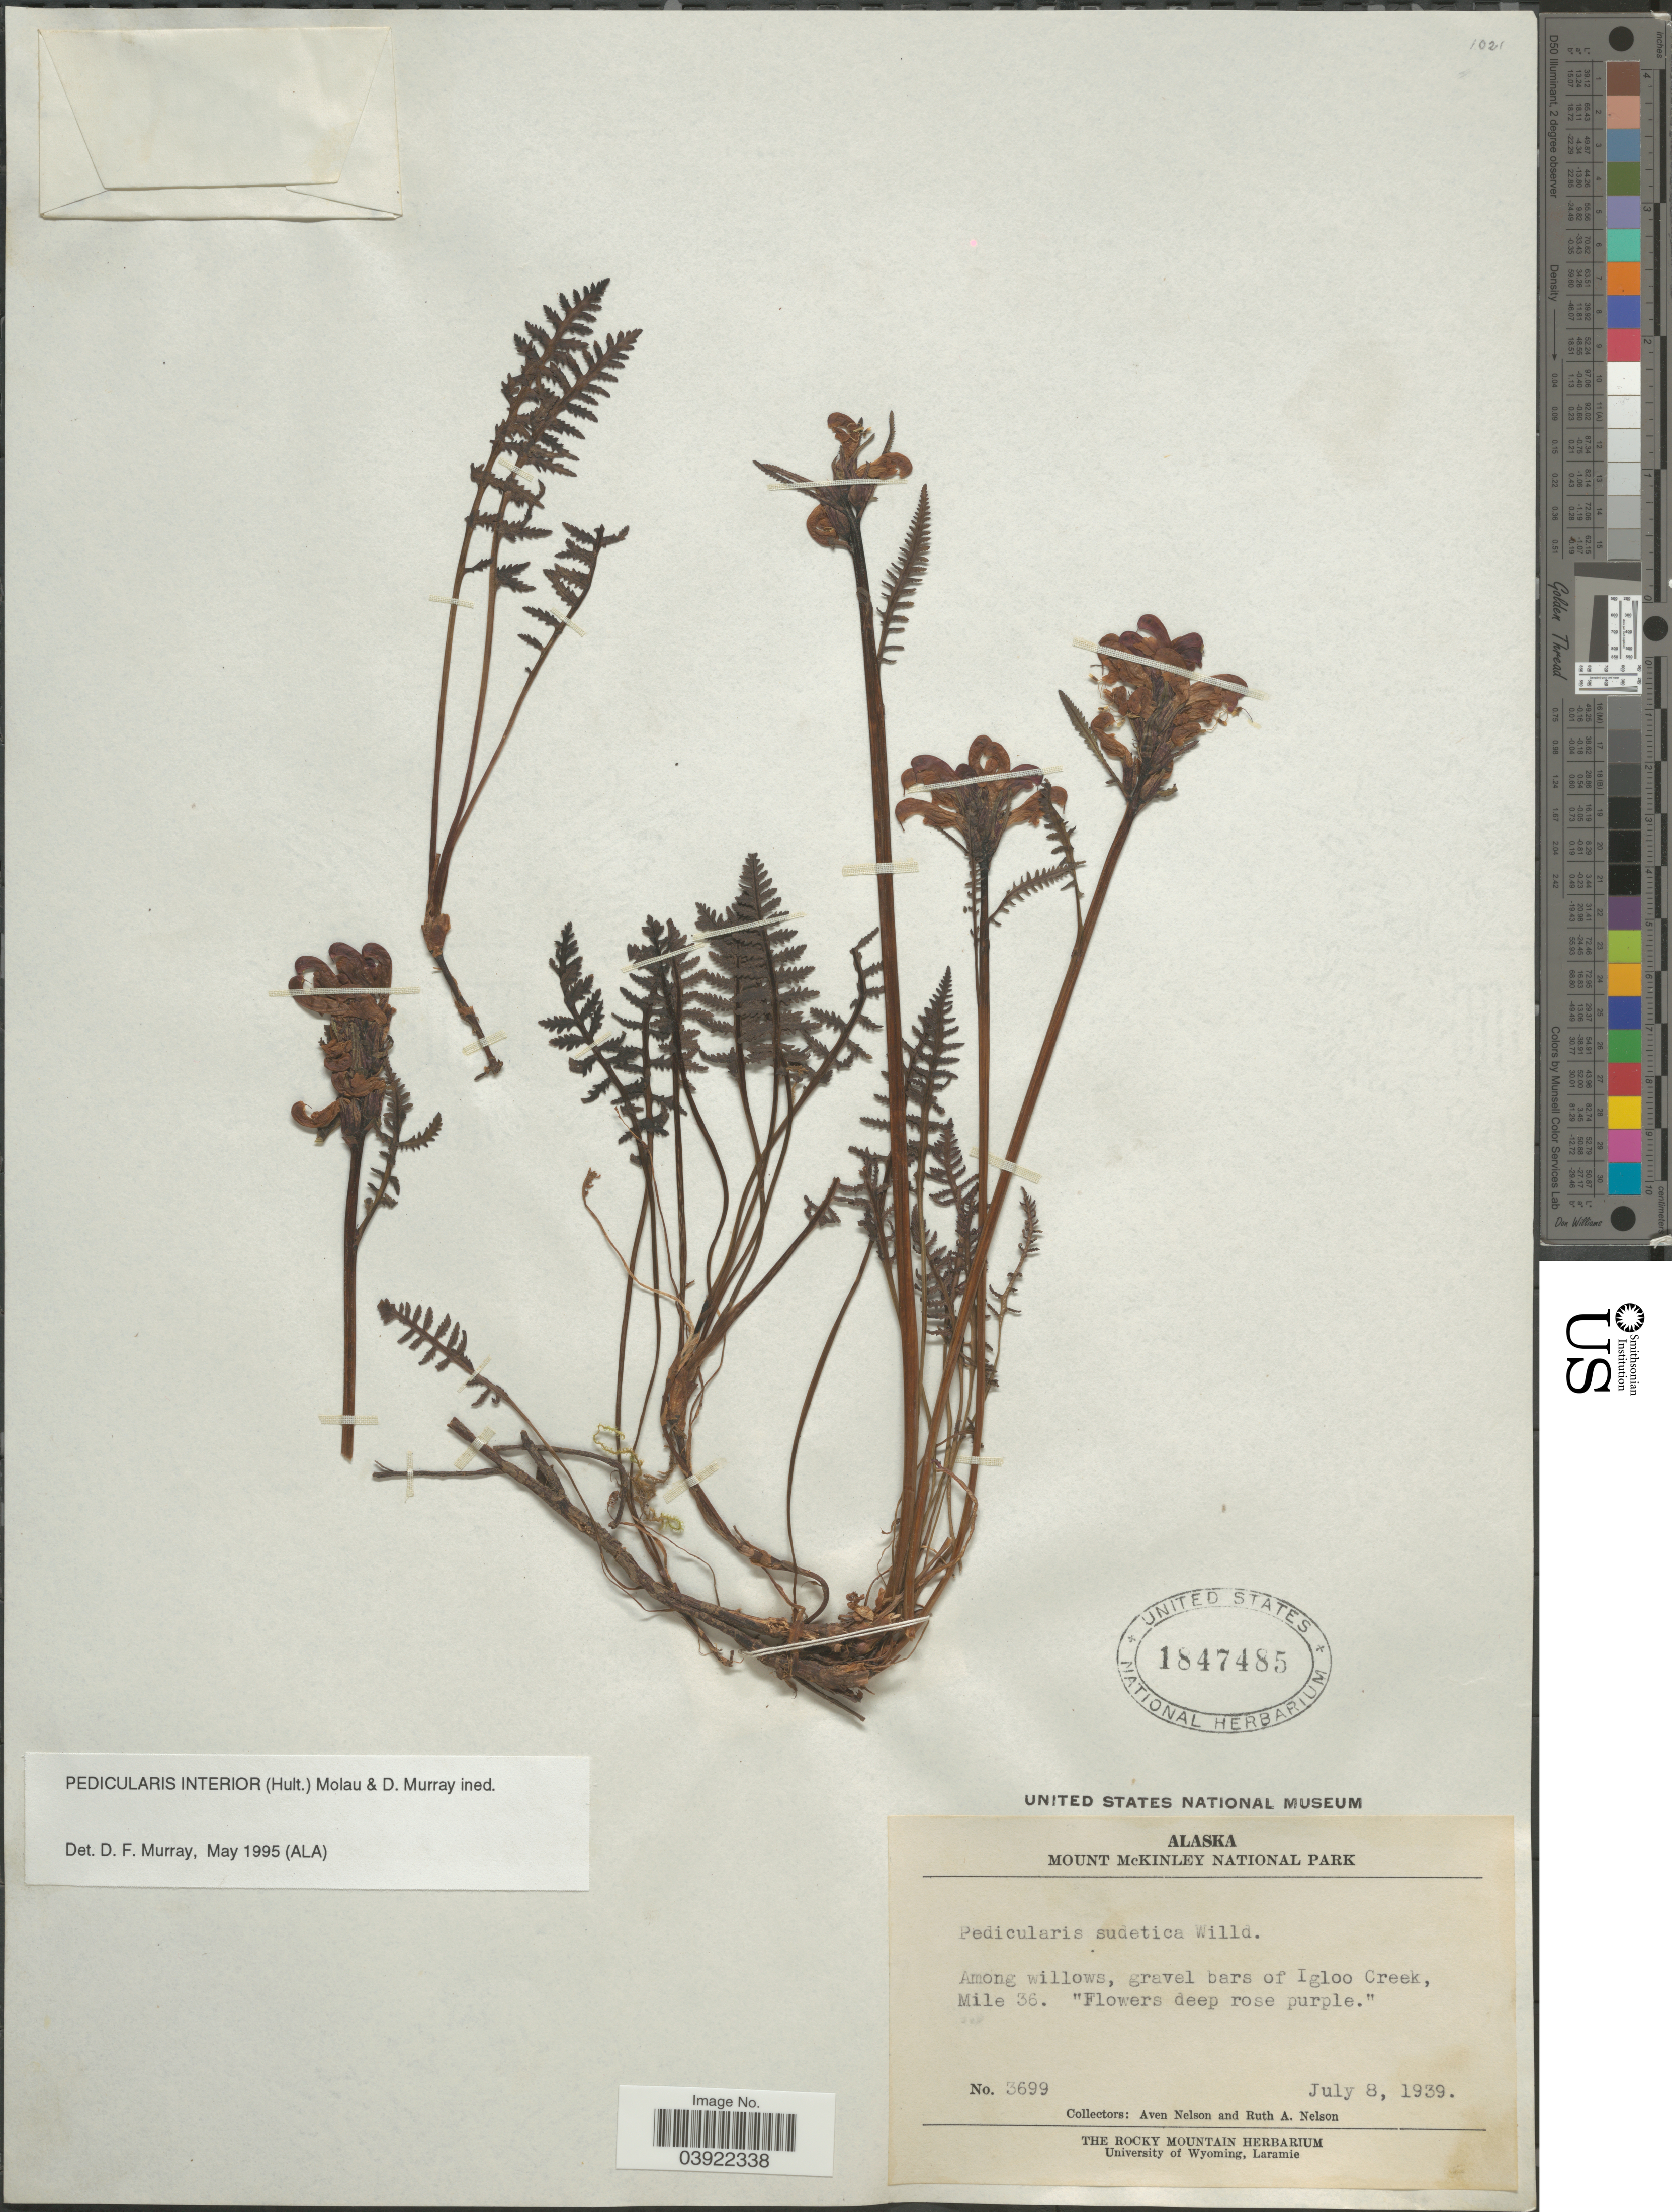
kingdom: Plantae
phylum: Tracheophyta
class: Magnoliopsida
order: Lamiales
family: Orobanchaceae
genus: Pedicularis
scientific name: Pedicularis interior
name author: (Hultén) Molau & D.F. Murray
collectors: A. Nelson & R. A. Nelson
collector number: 3699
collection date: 1939-07-08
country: United States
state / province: Alaska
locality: Mount McKinley National Park. Among willows, gravel bars of Igloo Creek, Mile 36.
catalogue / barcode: US 1847485